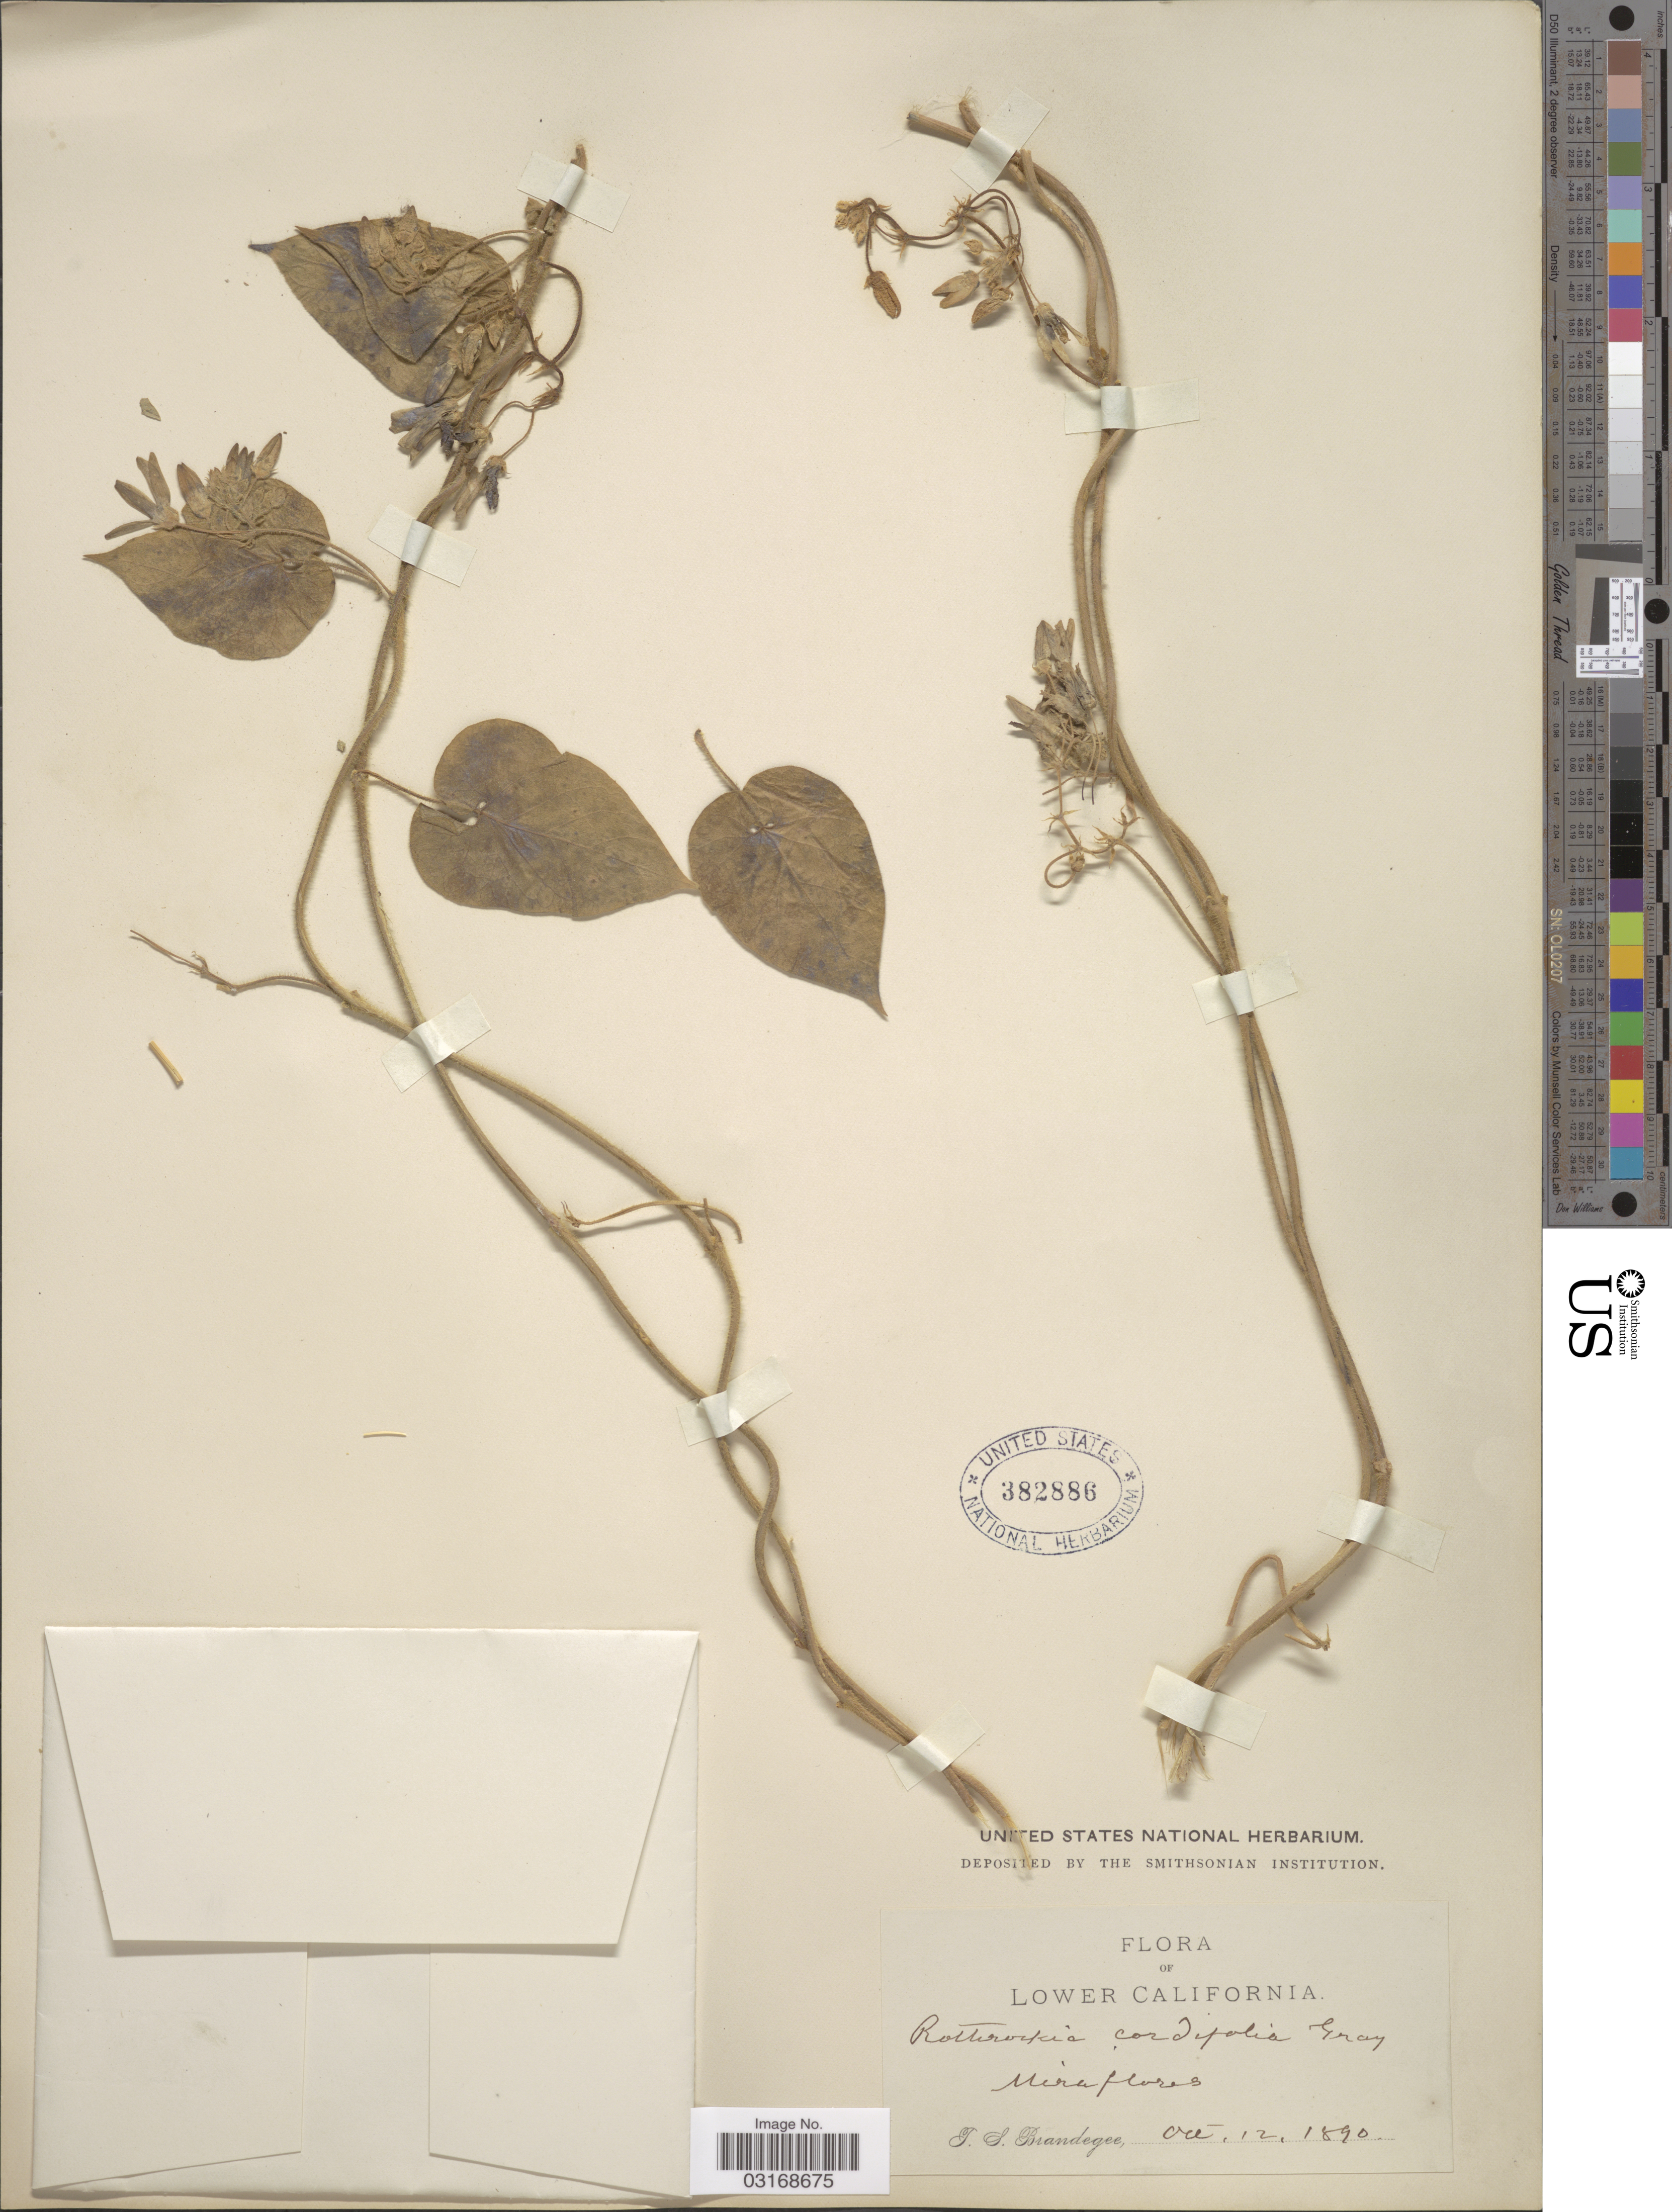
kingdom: Plantae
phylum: Tracheophyta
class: Magnoliopsida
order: Gentianales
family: Apocynaceae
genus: Matelea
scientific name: Matelea cordifolia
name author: (A. Gray) Woodson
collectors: T. S. Brandegee (herbarium)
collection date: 1890-10-12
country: Mexico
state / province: Baja California Sur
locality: Lower California. Miraflores.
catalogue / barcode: US 382886